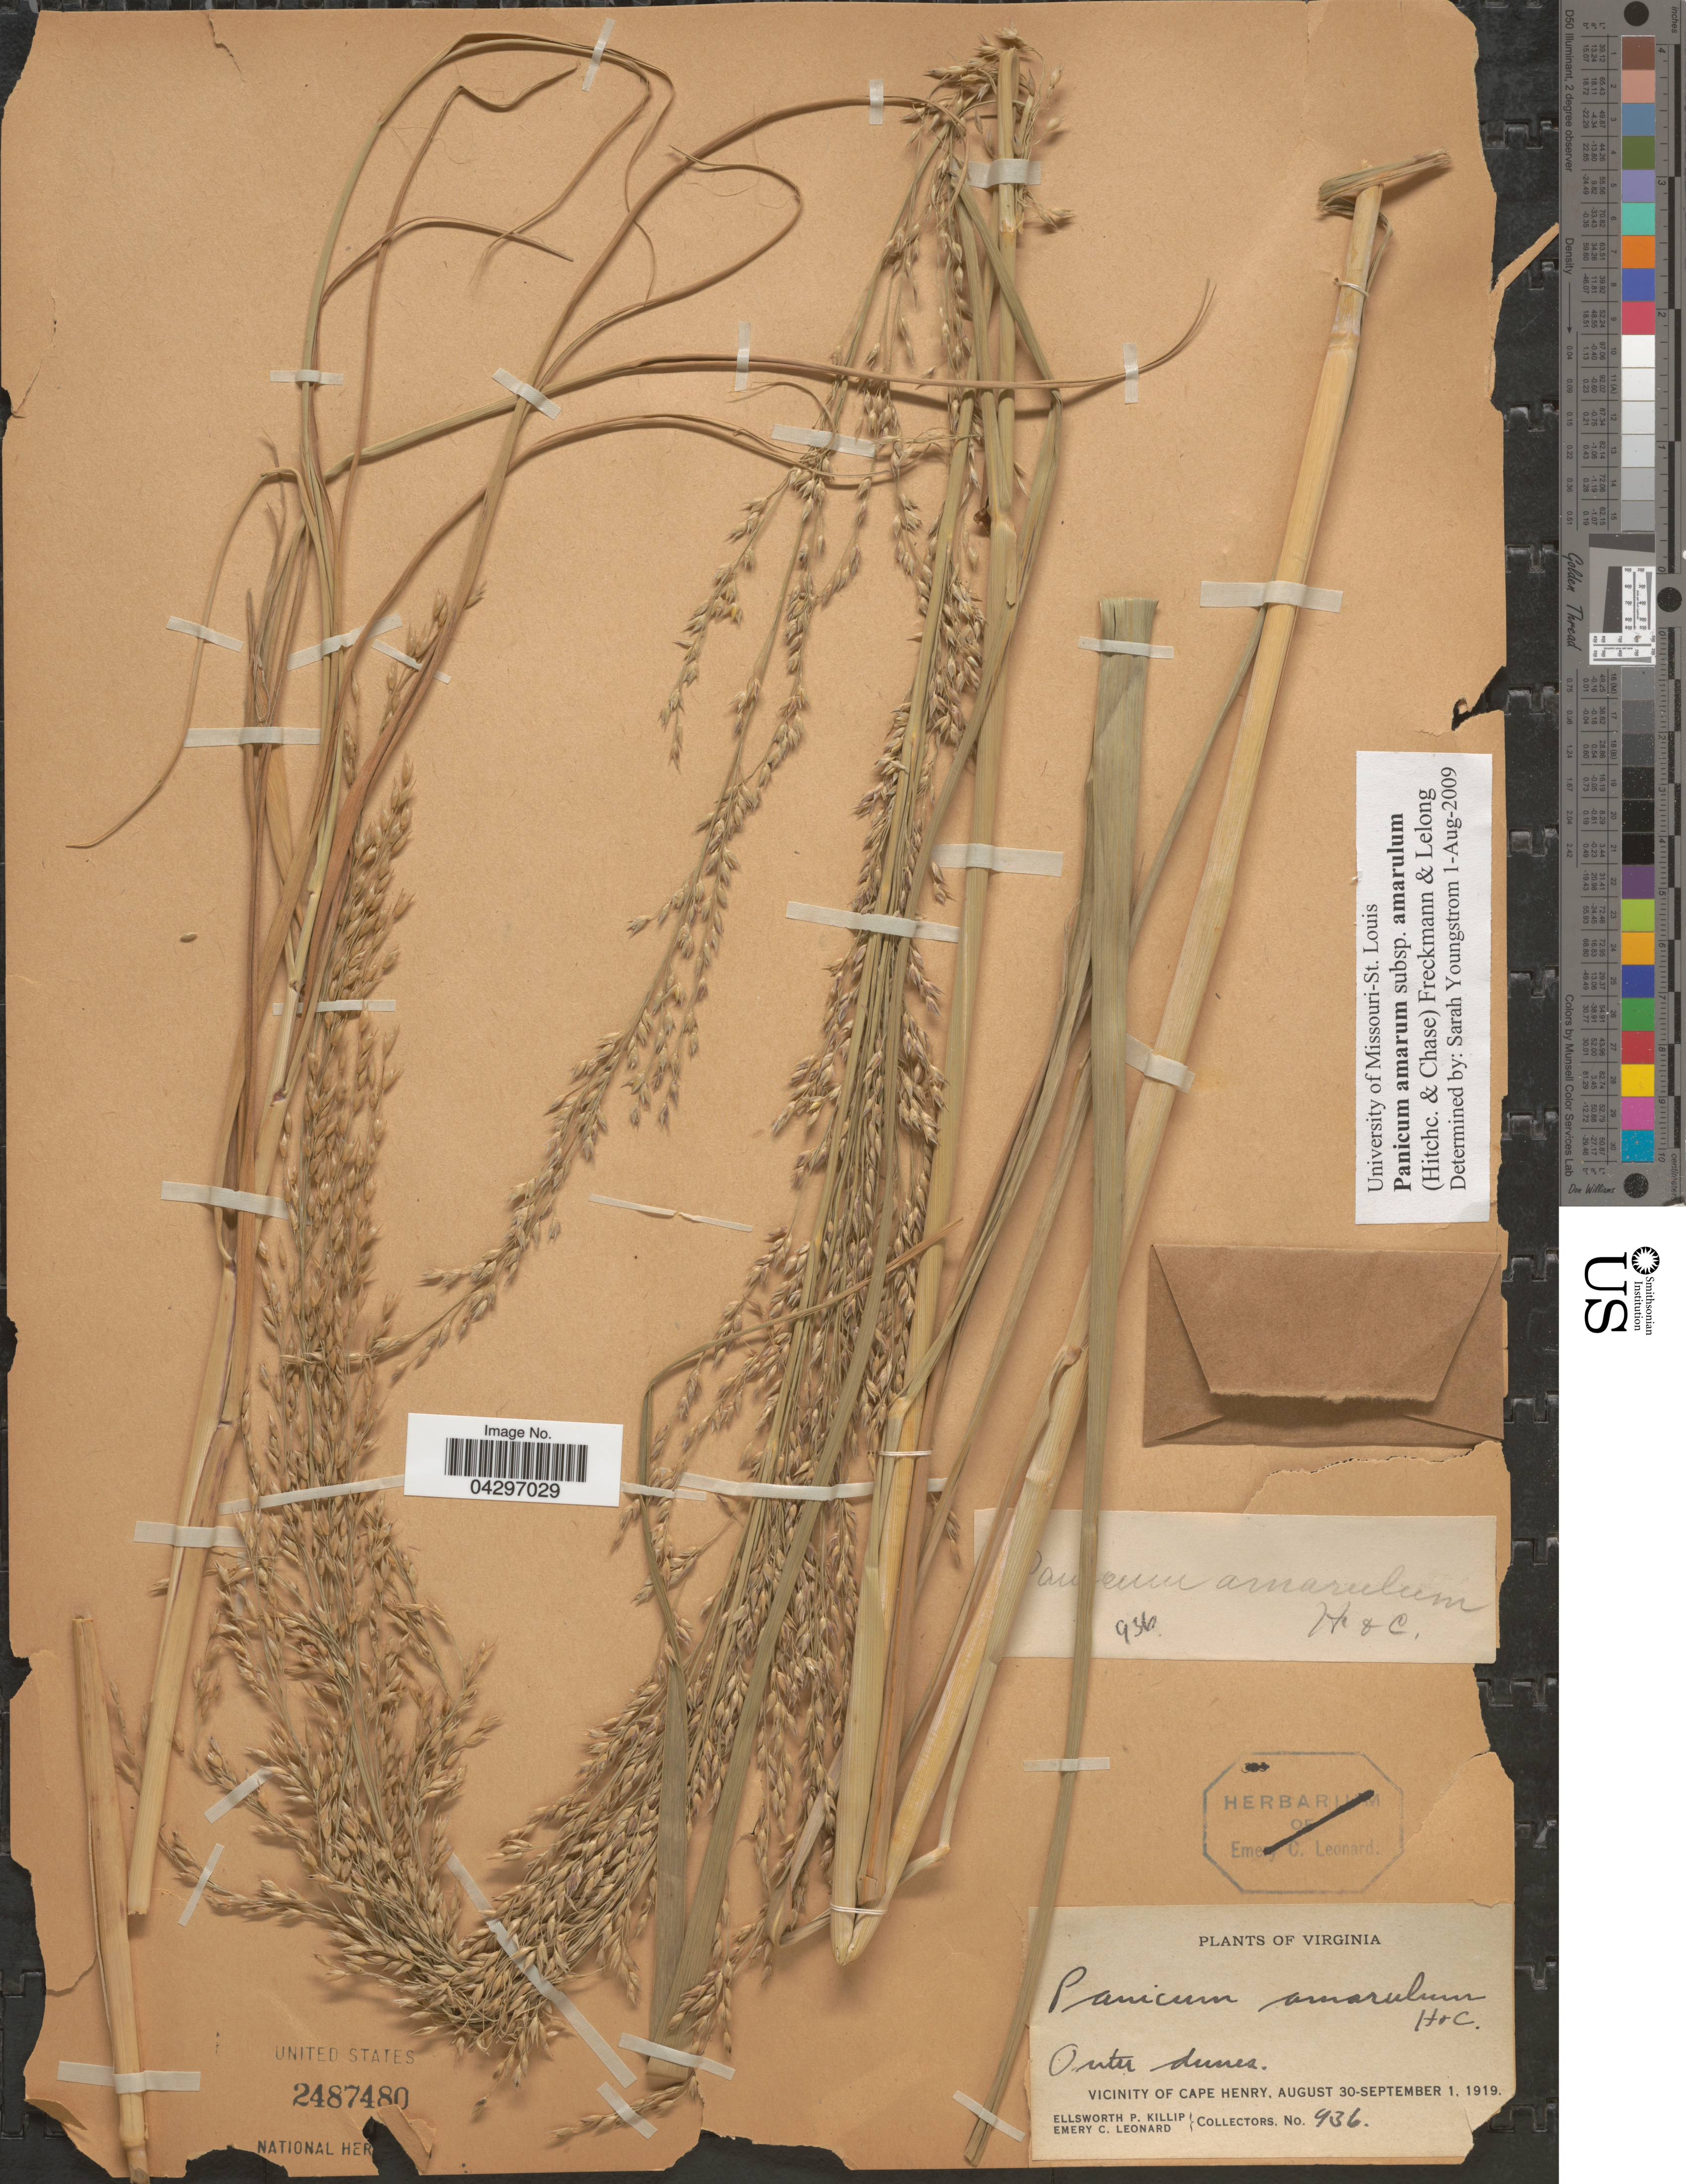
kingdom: Plantae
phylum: Tracheophyta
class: Liliopsida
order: Poales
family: Poaceae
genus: Panicum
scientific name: Panicum amarum var. amarulum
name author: (Hitchc. & Chase) Freckmann & Lelong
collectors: E. P. Killip & E. C. Leonard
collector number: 936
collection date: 1919-08-30/1919-09-01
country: United States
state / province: Virginia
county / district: City of Virginia Beach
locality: Outer dunes. Vicinity of Cape Henry.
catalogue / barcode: US 2487480